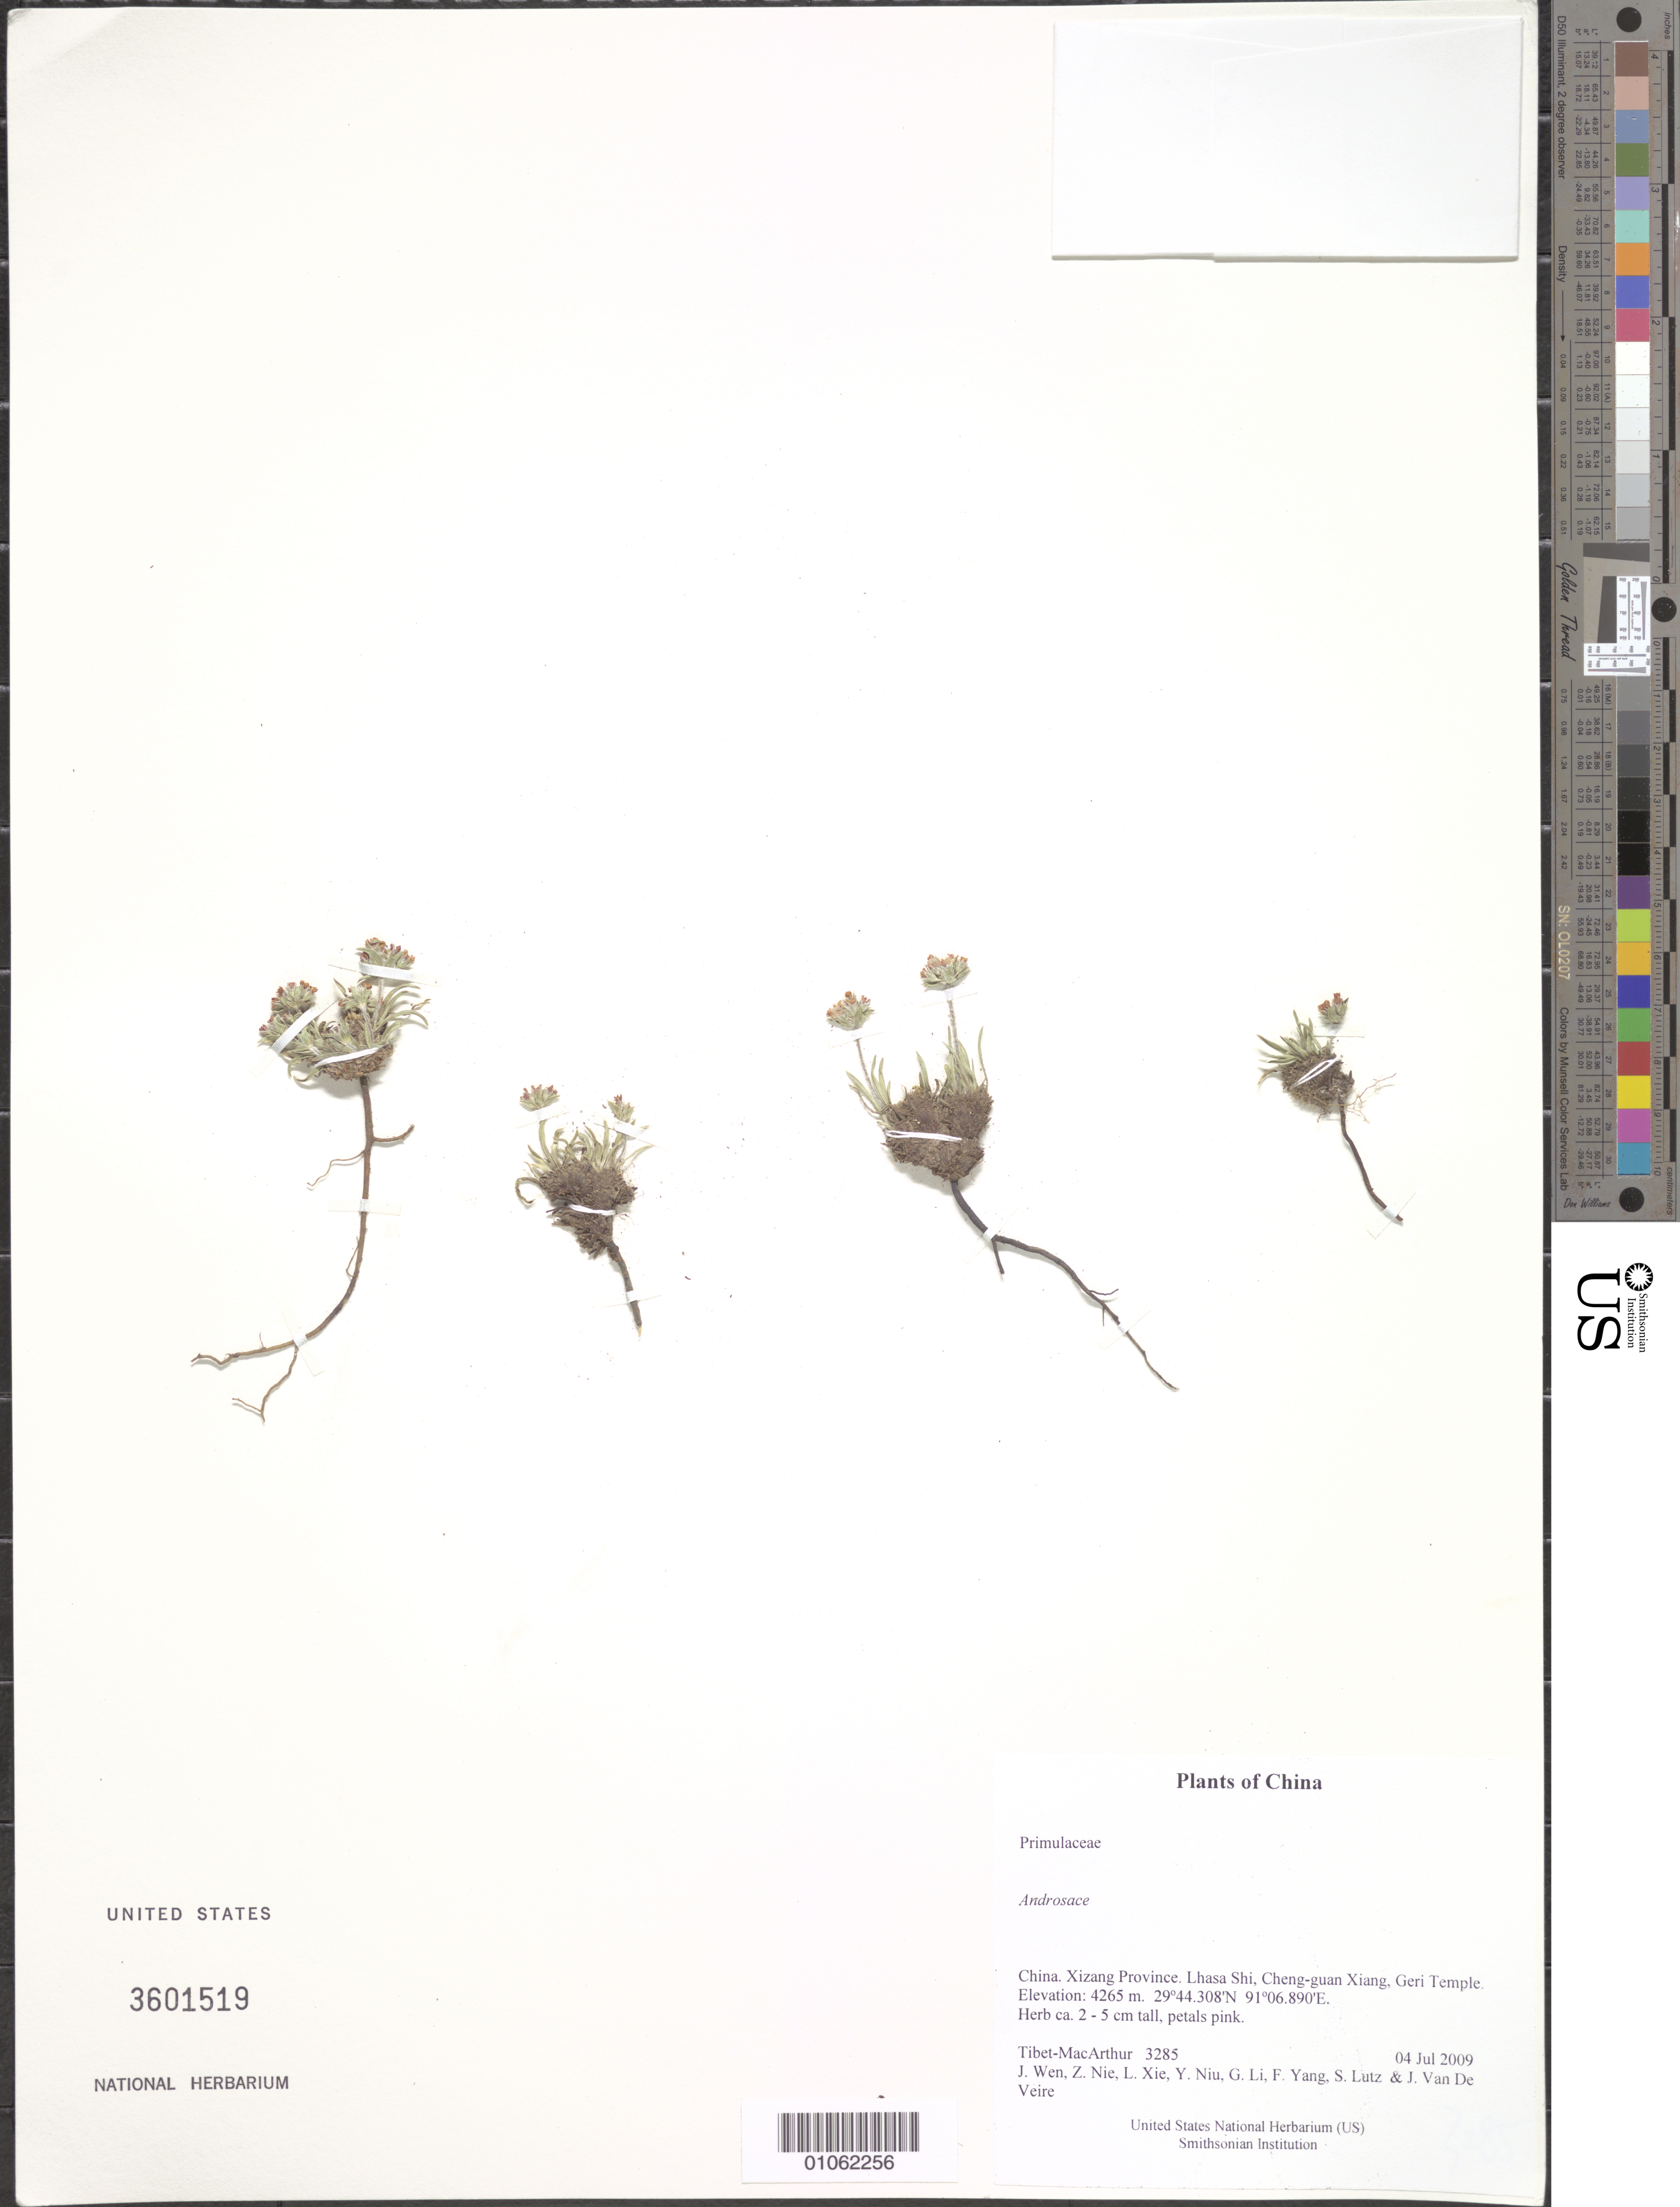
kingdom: Plantae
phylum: Tracheophyta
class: Magnoliopsida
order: Ericales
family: Primulaceae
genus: Androsace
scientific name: Androsace sp.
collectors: Tibet-MacArthur, J. Wen, Z. Nie, L. Xie, Y. Niu, G. Li, F. Yang, S. Lutz & J. Van De Veire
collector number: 3285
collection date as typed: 04 Jul 2009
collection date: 2009-07-04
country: China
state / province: Xizang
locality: Lhasa Shi, Cheng-guan Xiang, Geri Temple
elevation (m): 4265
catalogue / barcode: US 3601519